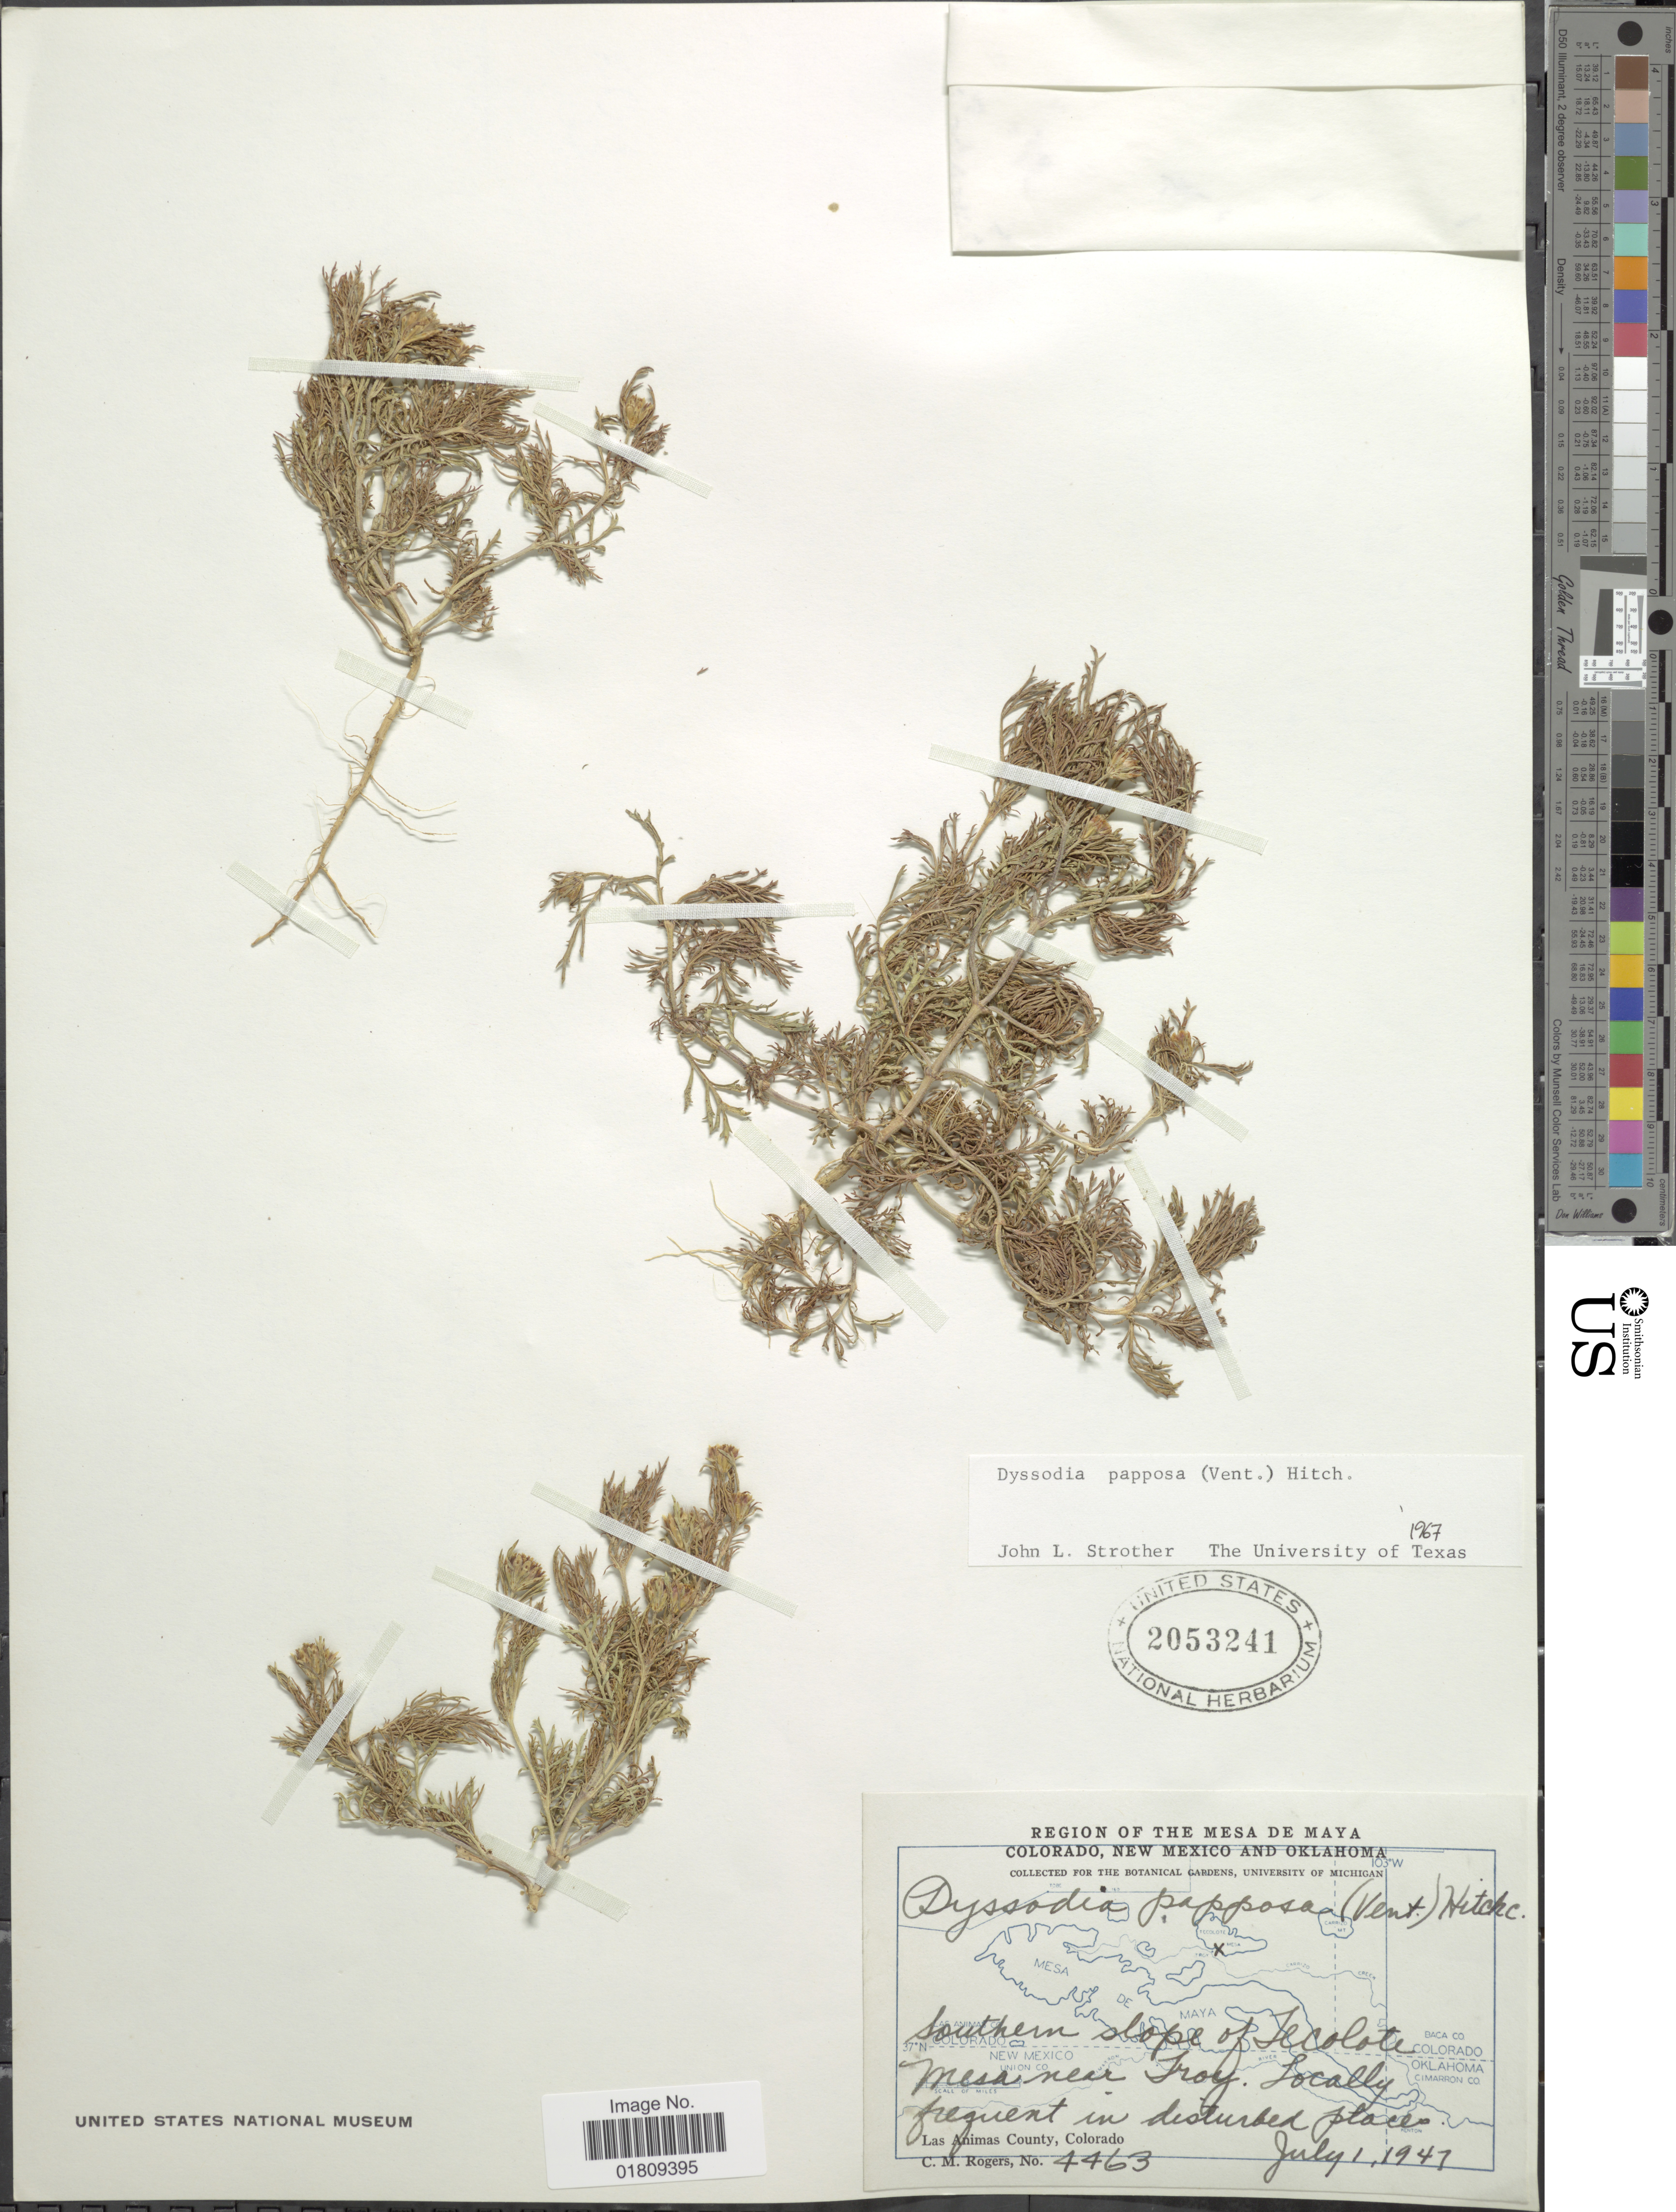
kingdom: Plantae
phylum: Tracheophyta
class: Magnoliopsida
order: Asterales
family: Asteraceae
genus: Dyssodia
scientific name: Dyssodia papposa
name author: (Vent.) Hitchc.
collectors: C. M. Rogers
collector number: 4463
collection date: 1947-07-01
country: United States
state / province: Colorado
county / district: Las Animas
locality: Locally frequent in disturbed places. Southern slope of Tecolote Mesa near Troy, Las Animas County.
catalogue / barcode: US 2053241